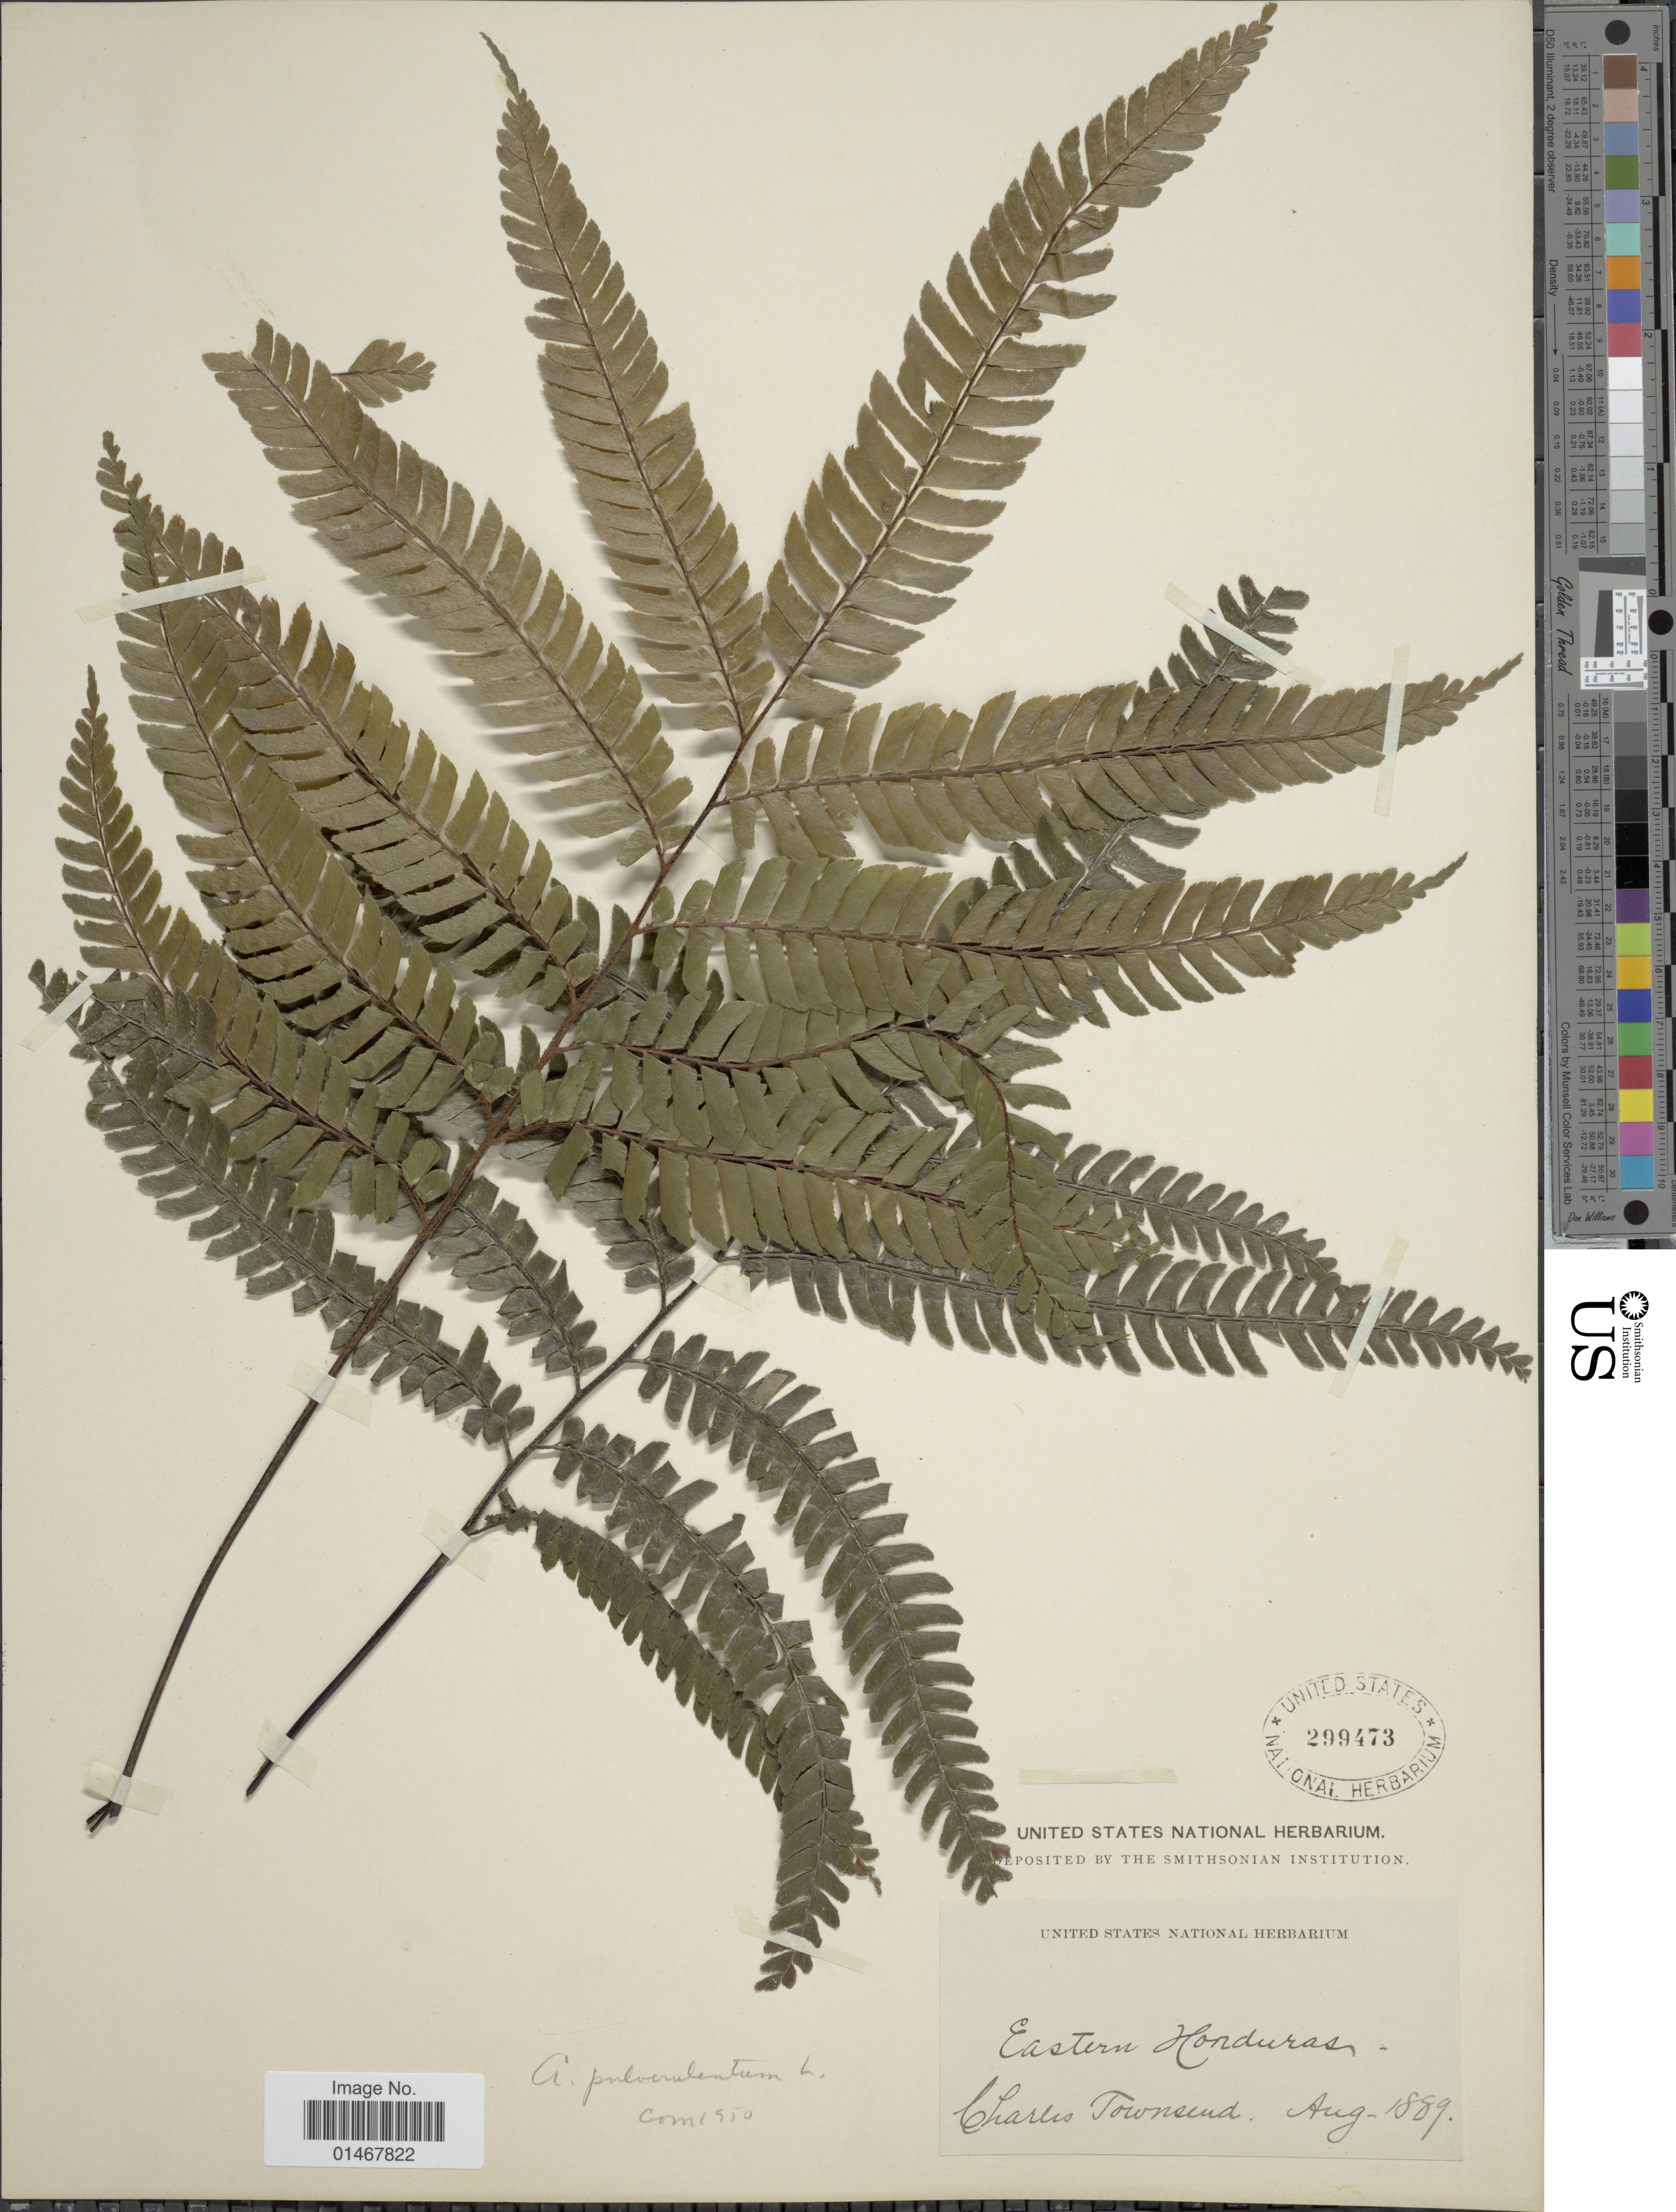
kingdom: Plantae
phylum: Tracheophyta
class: Polypodiopsida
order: Polypodiales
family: Pteridaceae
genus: Adiantum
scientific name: Adiantum pulverulentum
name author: L.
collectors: C. Townsend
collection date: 1889-08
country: Honduras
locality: Eastern Honduras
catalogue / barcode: US 299473